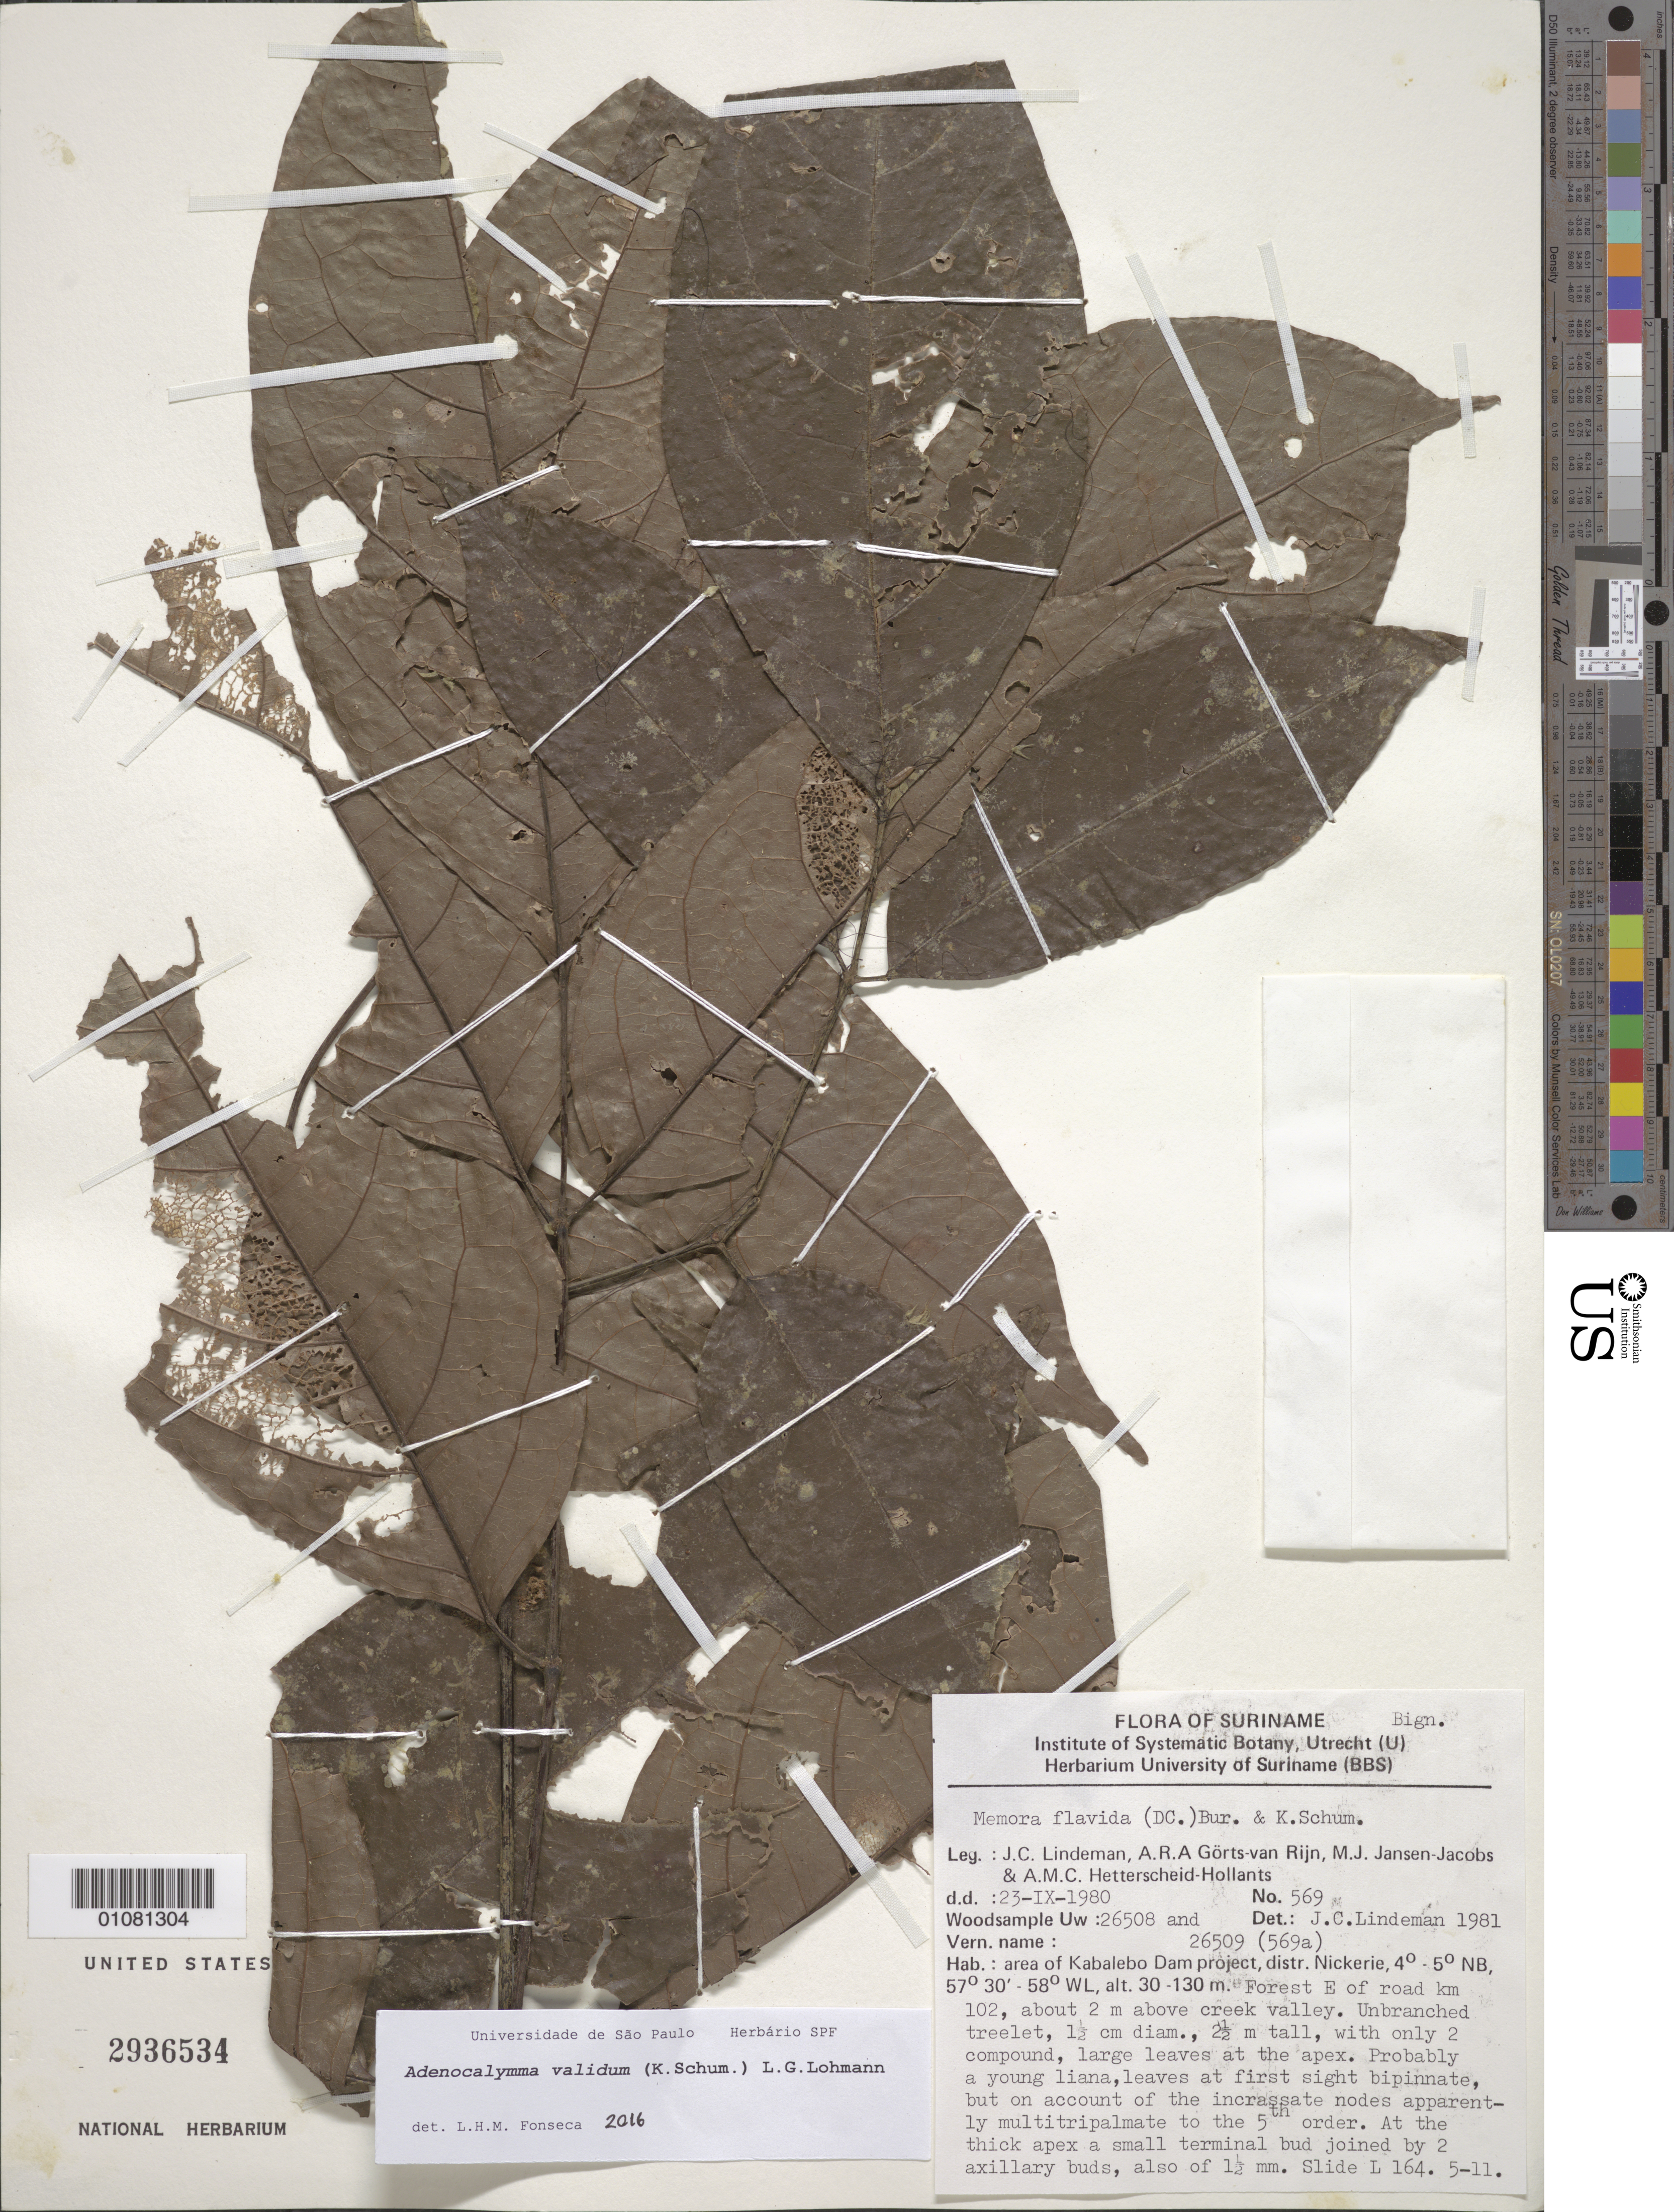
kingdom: Plantae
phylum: Tracheophyta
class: Magnoliopsida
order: Lamiales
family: Bignoniaceae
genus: Adenocalymma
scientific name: Adenocalymma validum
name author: (K. Schum.) L.G. Lohmann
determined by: Fonseca, L. H. M.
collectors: J. C. Lindeman, A. .R. A. Görts-van Rijn, M. J. Jansen-Jacobs & A. Hetterscheid-Hollants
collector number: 569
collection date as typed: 23-Sep-80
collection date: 1980-09-23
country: Suriname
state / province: Nickerie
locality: Kabalebo Dam project. Forest E of road km 102, about 2m above creek valley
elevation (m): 30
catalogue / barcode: US 2936534